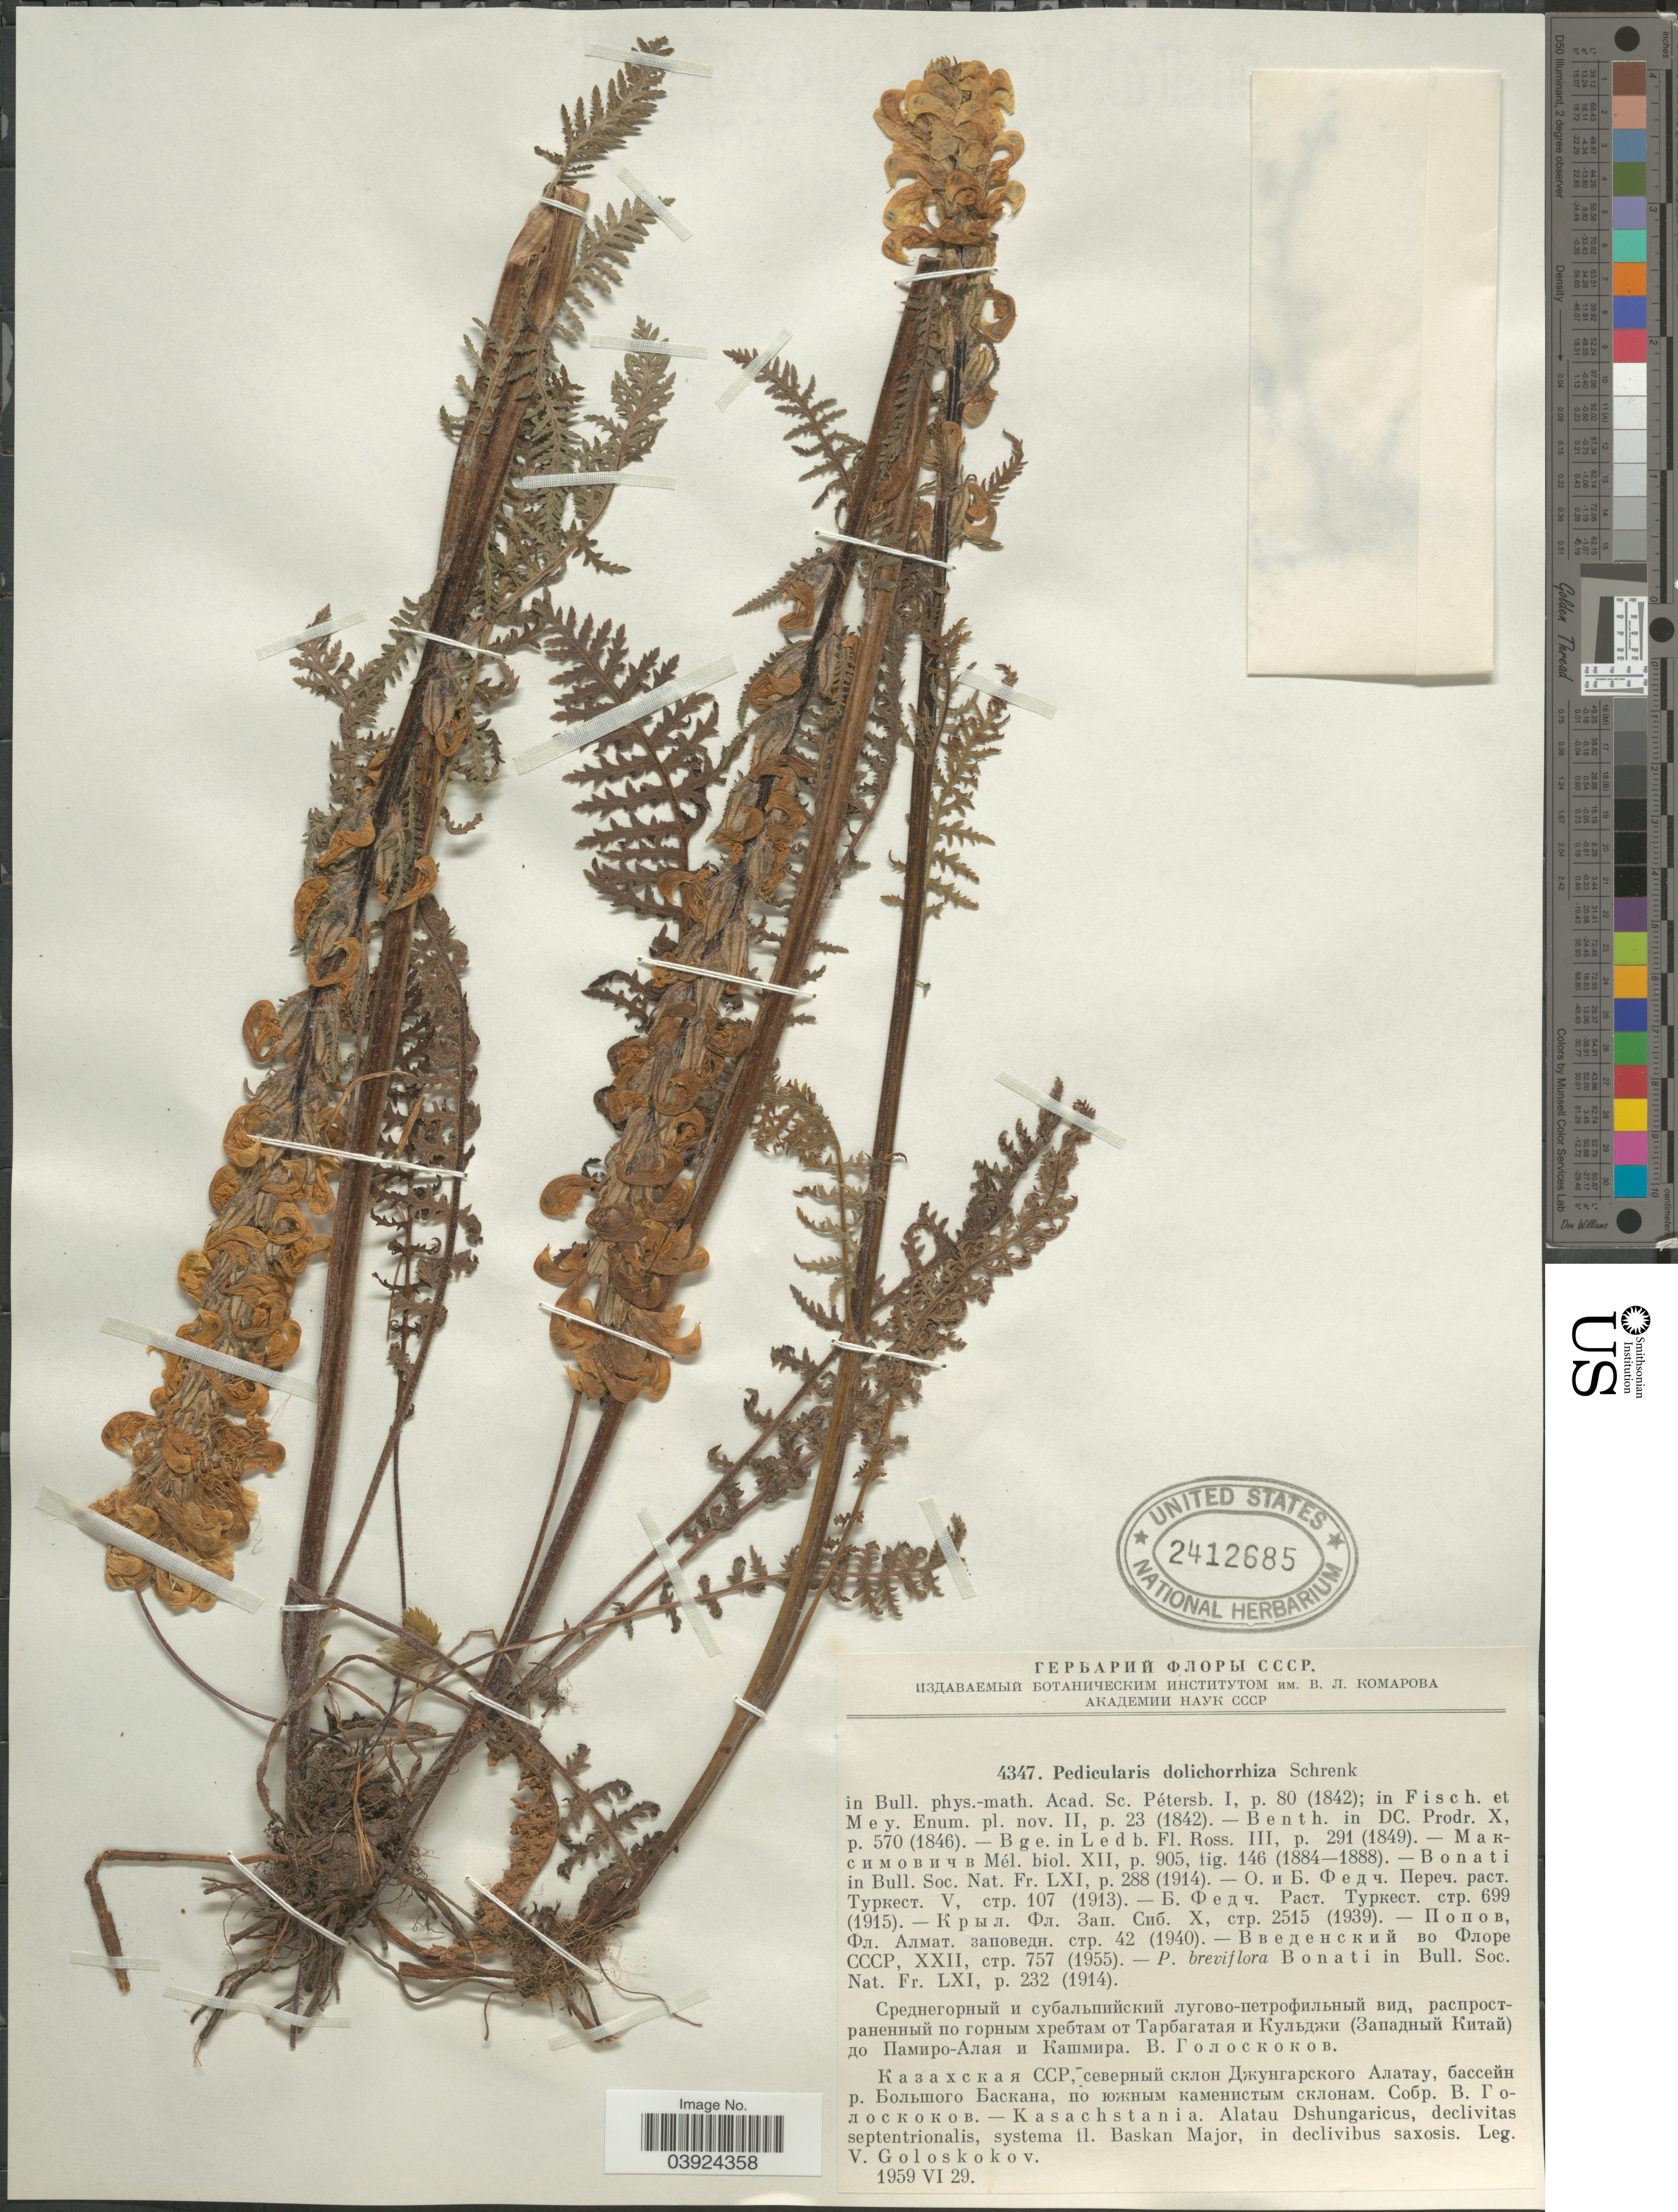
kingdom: Plantae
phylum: Tracheophyta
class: Magnoliopsida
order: Lamiales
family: Orobanchaceae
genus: Pedicularis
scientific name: Pedicularis dolichorrhiza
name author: Schrenk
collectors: V. P. Goloskokov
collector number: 4347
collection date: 1959-06-29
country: Kazakhstan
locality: Kasachstania. Alatau Dshungaricus, declivitas septentrionalis, systema fl. Baskan Major, in declivibus saxosis.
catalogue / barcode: US 2412685